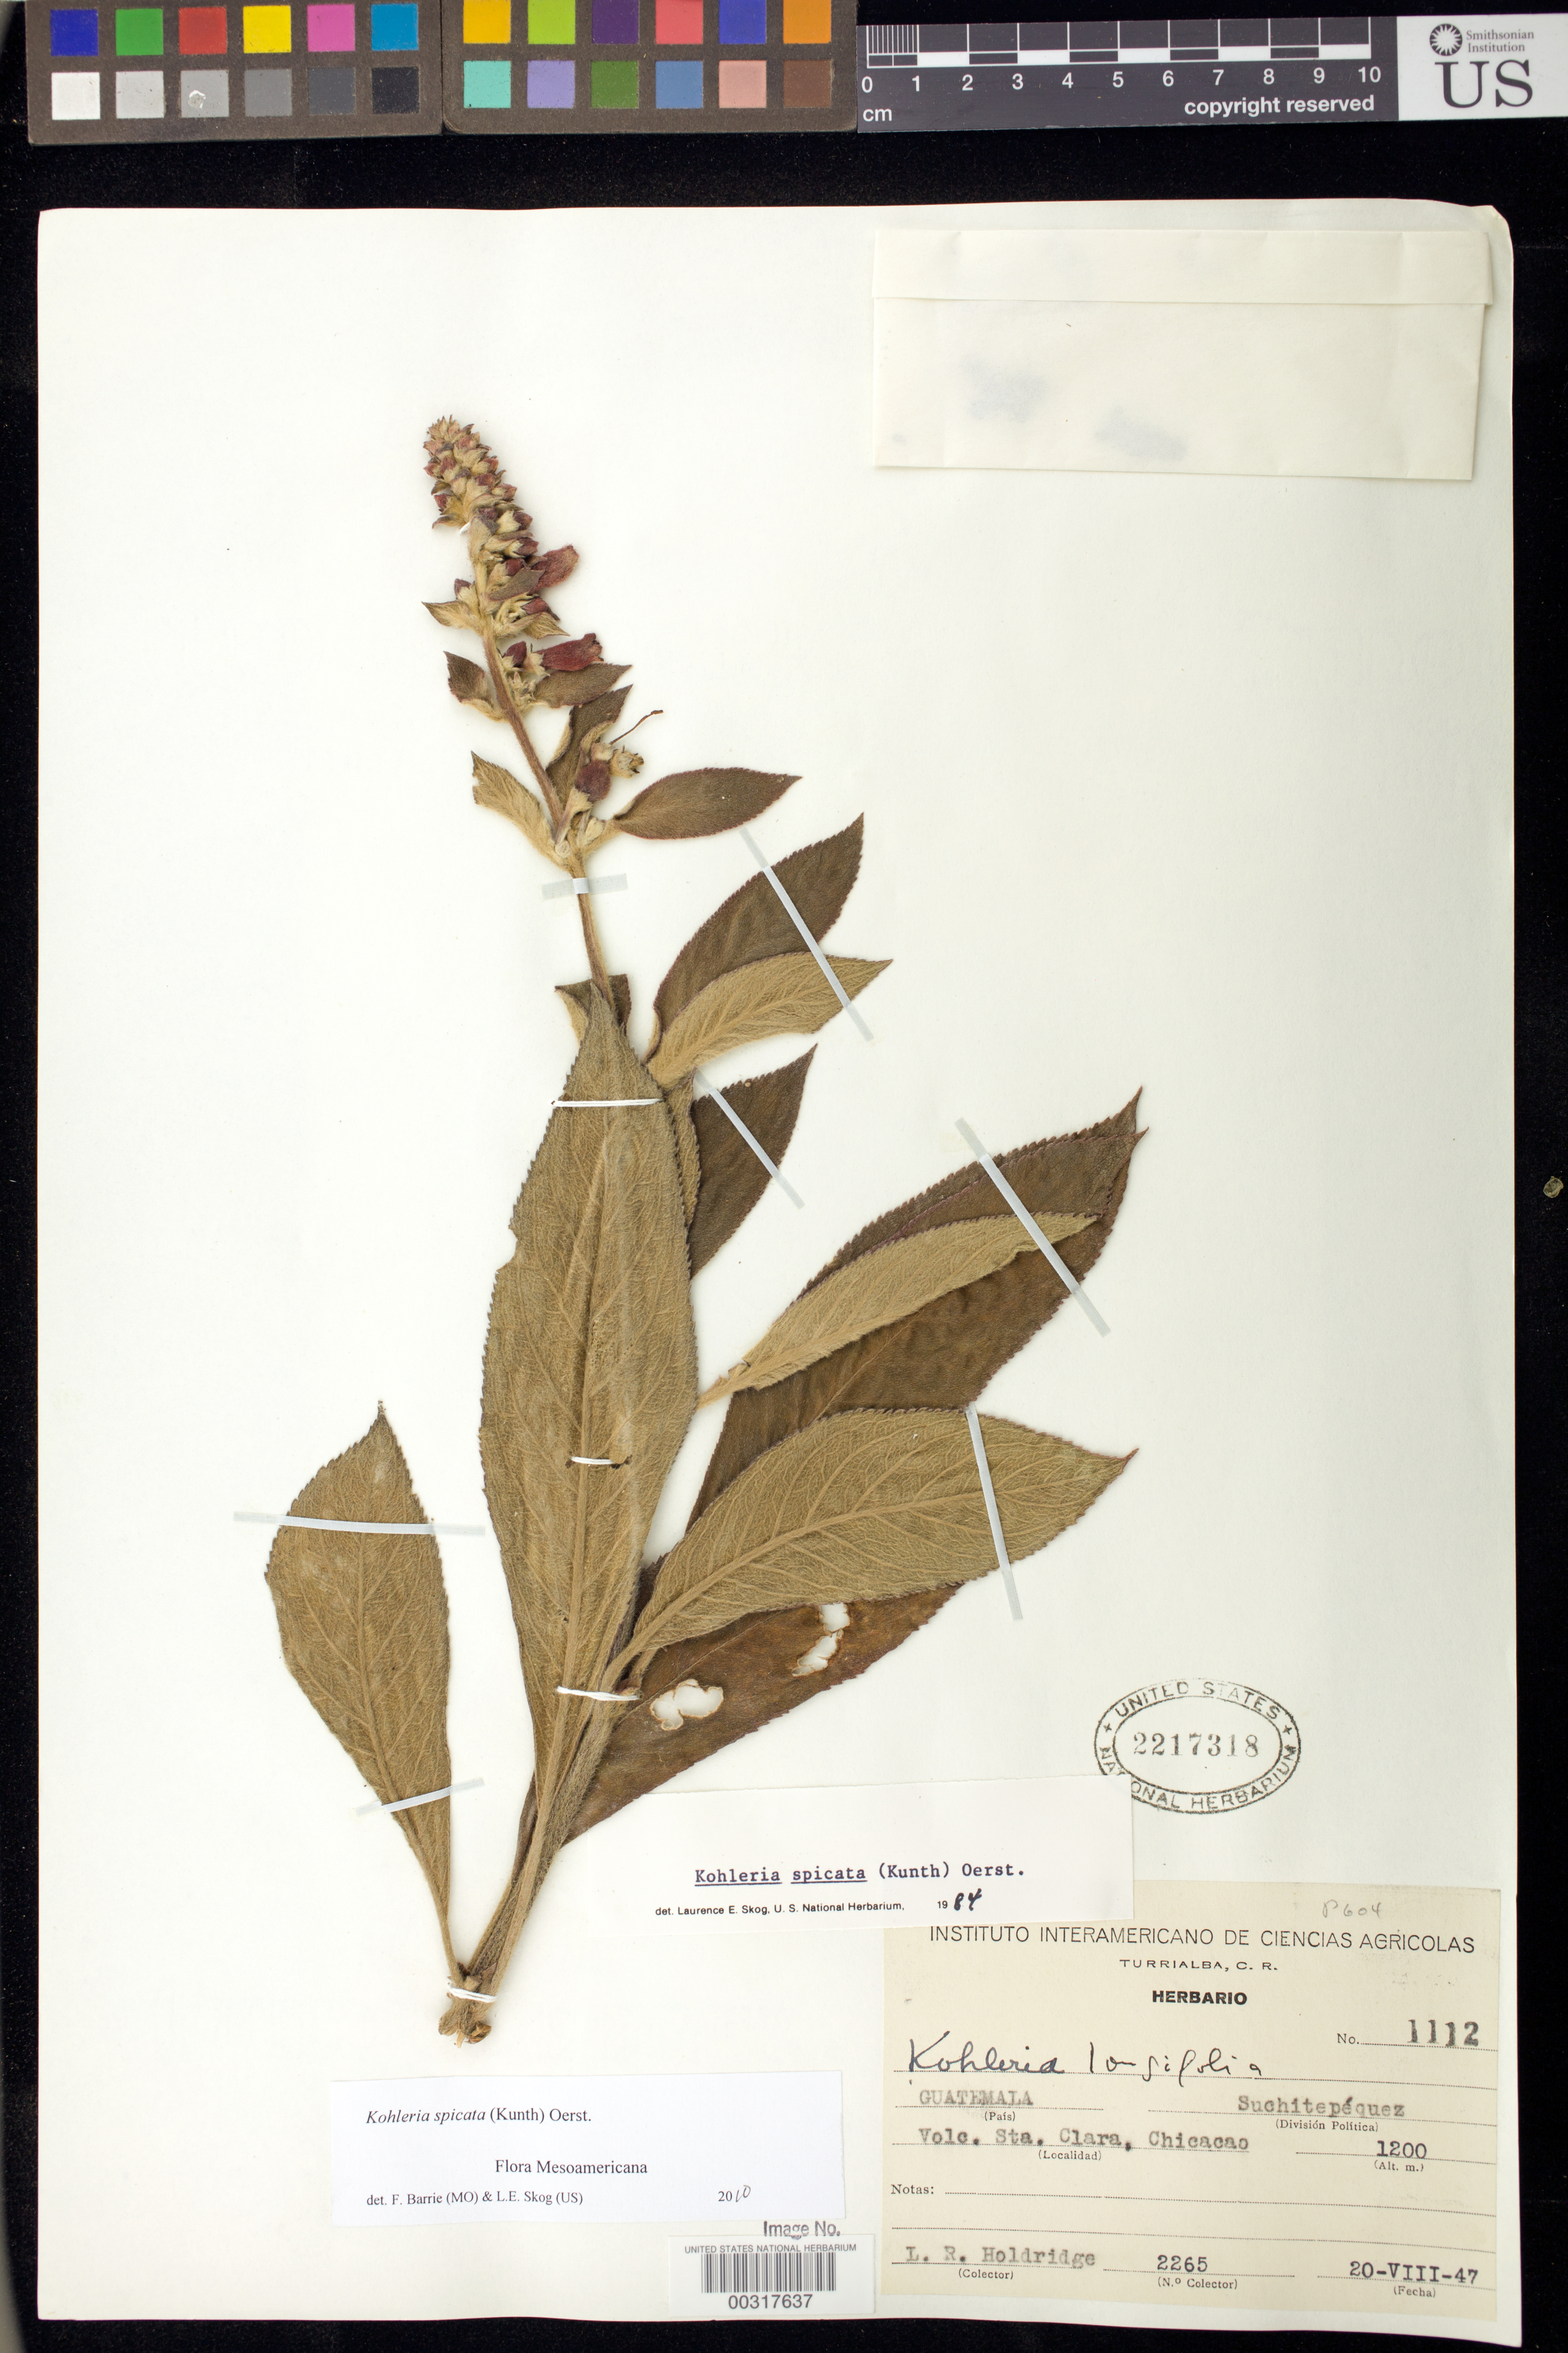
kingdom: Plantae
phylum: Tracheophyta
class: Magnoliopsida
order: Lamiales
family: Gesneriaceae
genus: Kohleria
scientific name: Kohleria spicata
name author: (Kunth) Oerst.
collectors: L. Holdridge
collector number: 2265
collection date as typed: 20 Aug 1947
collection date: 1947-08-20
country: Guatemala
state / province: Suchitepéquez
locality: Volc. Sta. Clara, Chicacao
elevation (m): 1200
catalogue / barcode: US 2217318